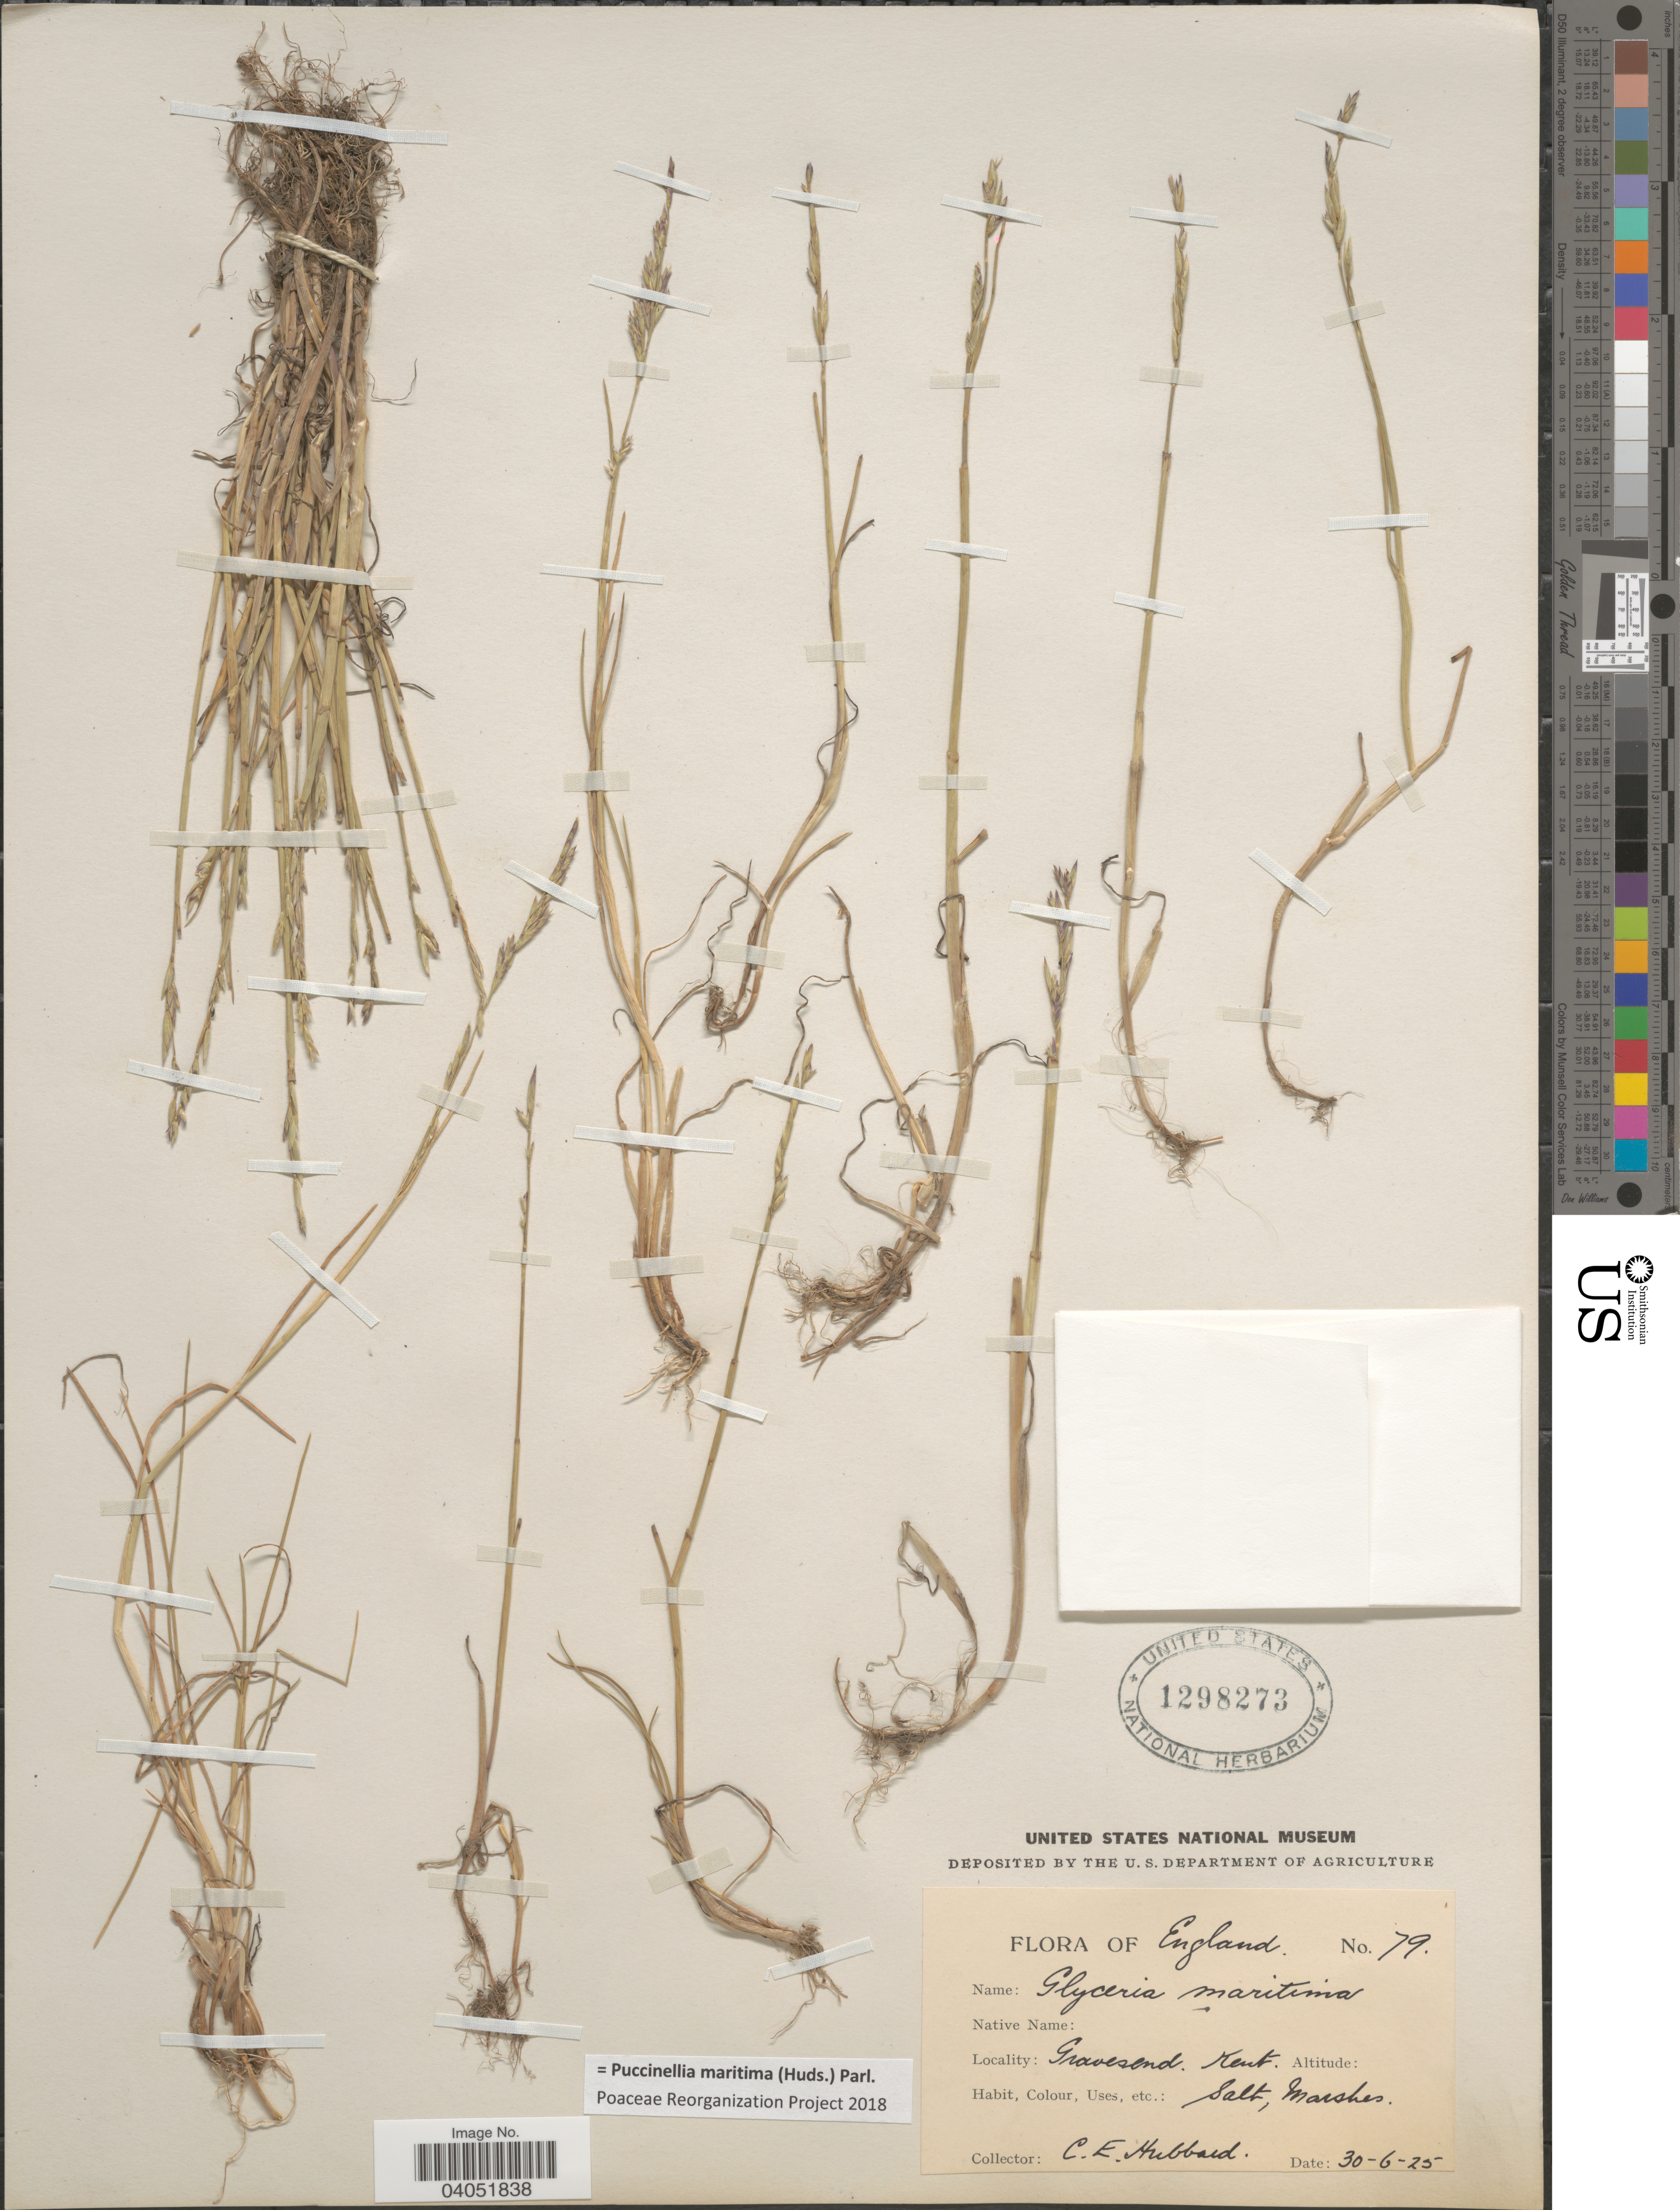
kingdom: Plantae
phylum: Tracheophyta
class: Liliopsida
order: Poales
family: Poaceae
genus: Puccinellia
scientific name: Puccinellia maritima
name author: (Huds.) Parl.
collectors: C. E. Hubbard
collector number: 79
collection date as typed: Transcribed d/m/y: 30/6/25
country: United Kingdom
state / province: England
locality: Gravesend. Kent.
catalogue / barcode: US 1298273